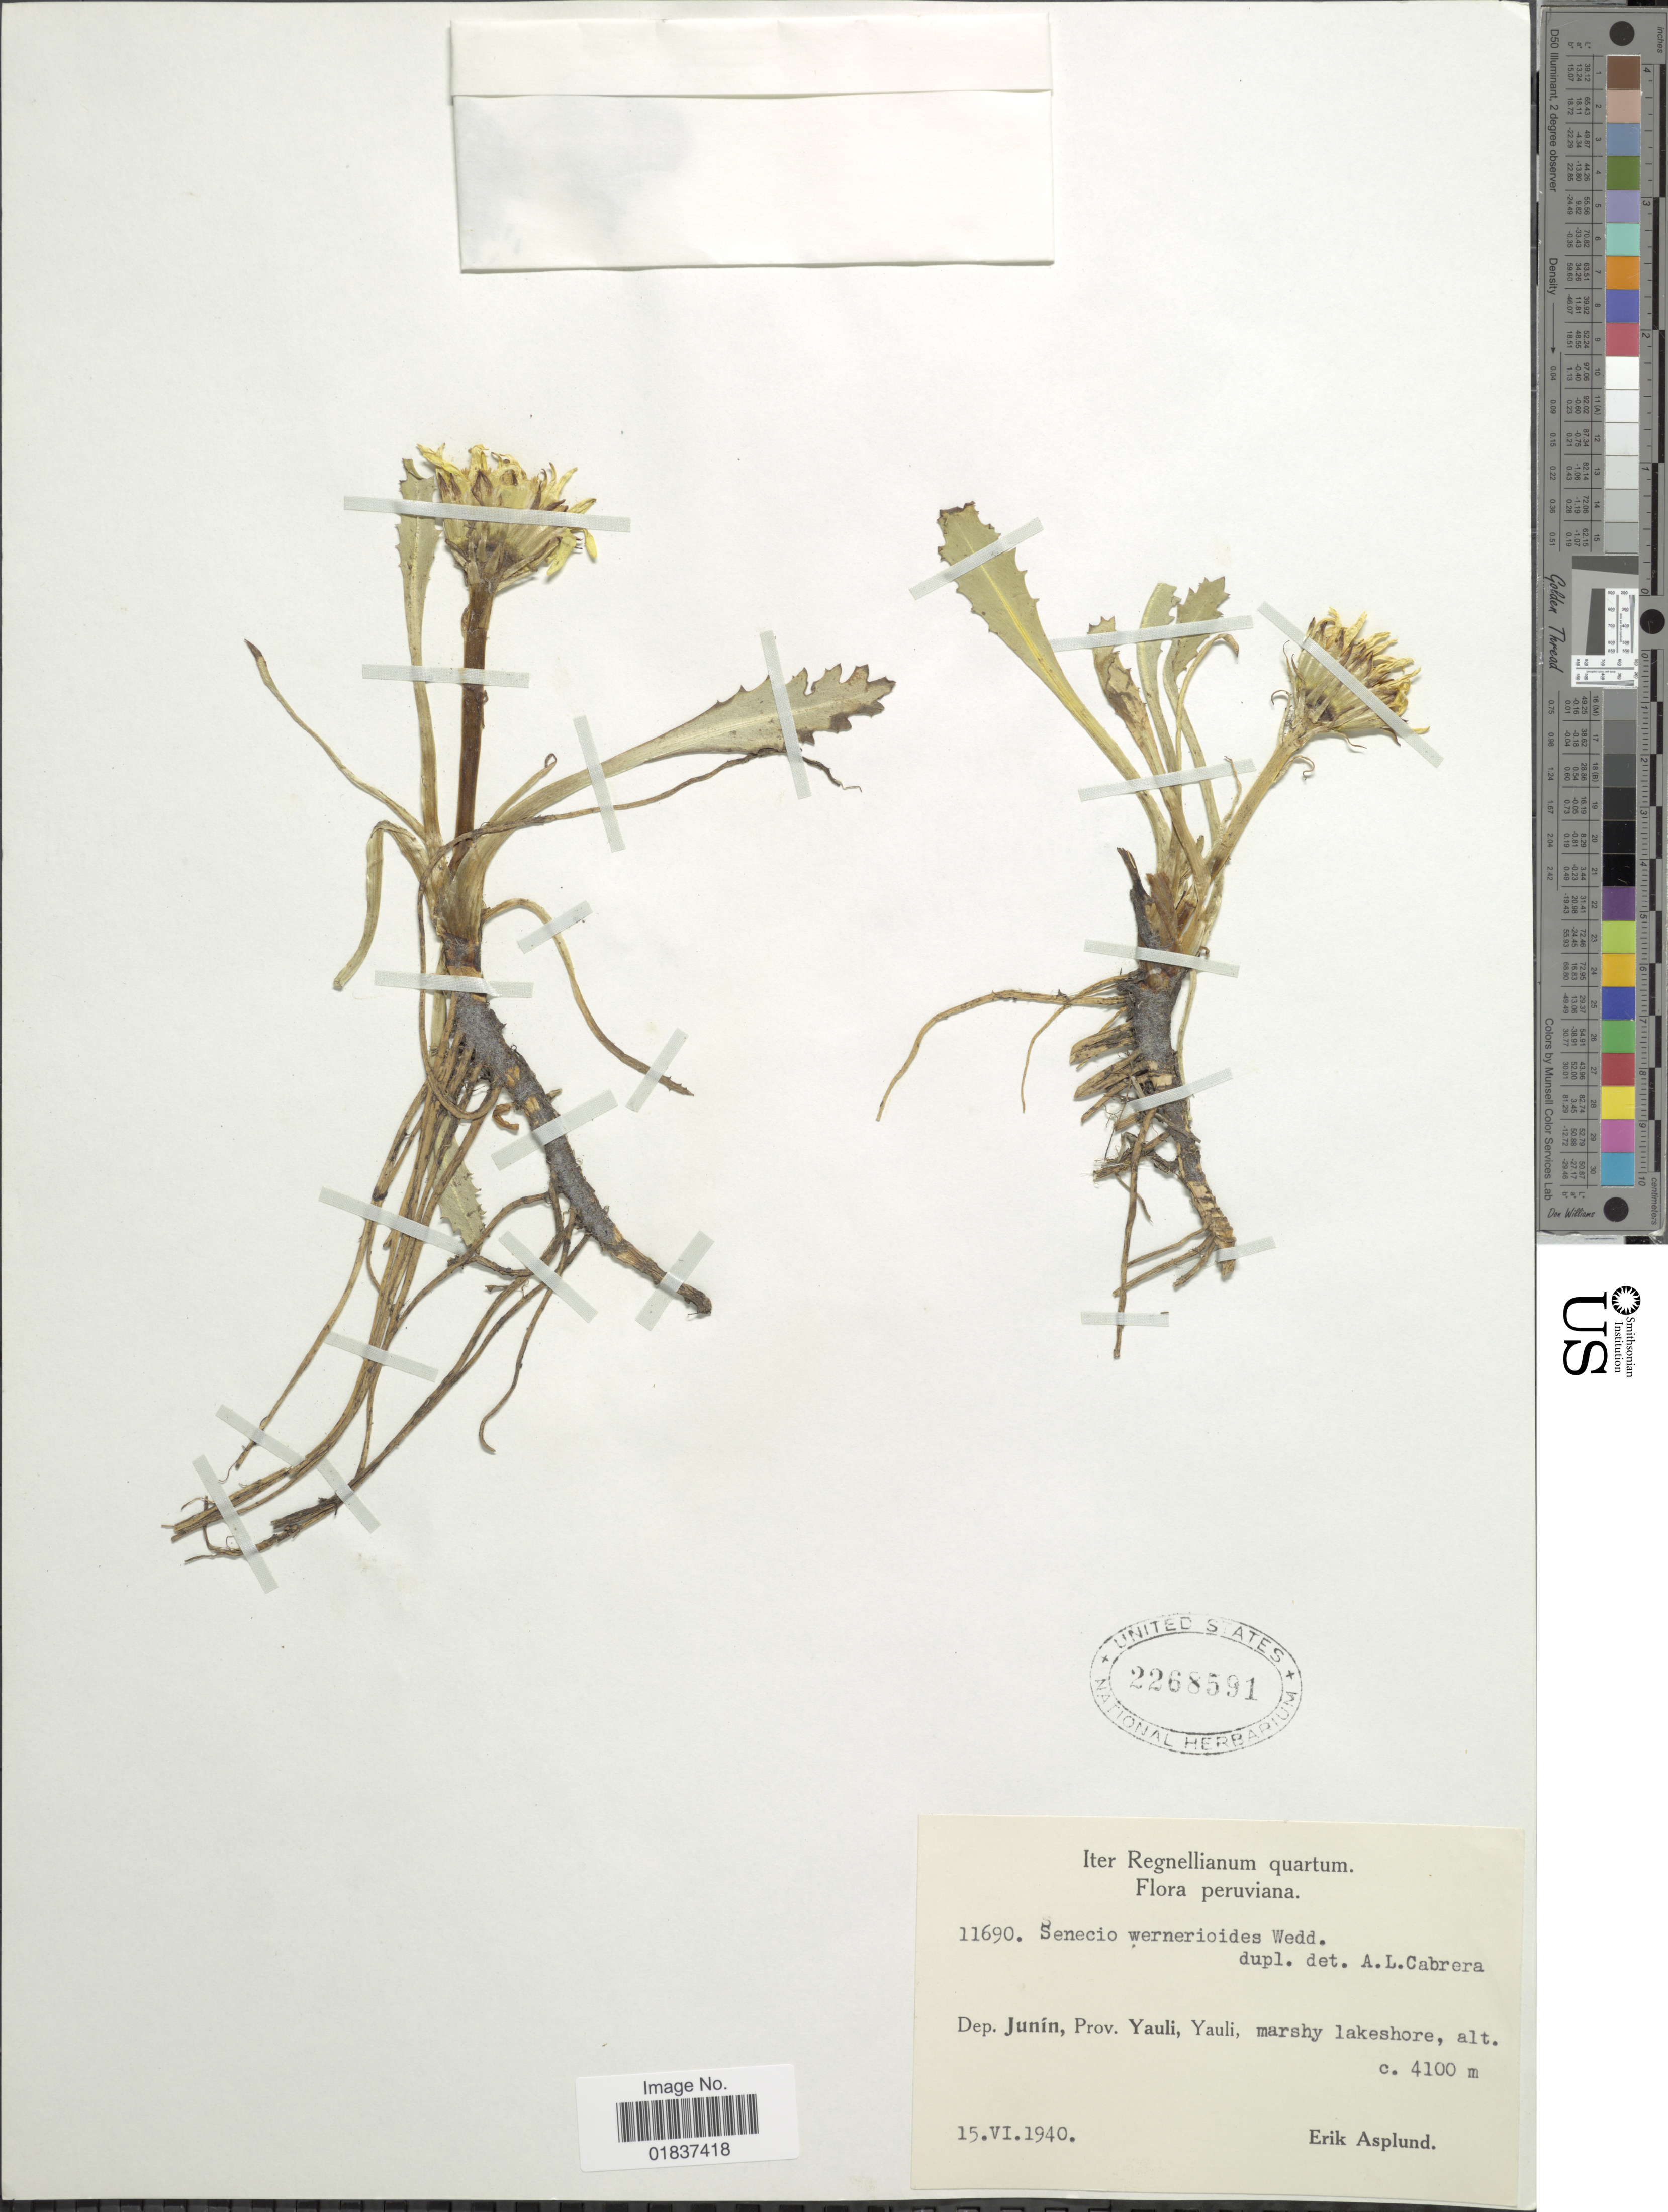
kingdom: Plantae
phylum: Tracheophyta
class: Magnoliopsida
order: Asterales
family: Asteraceae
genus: Senecio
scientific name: Senecio breviscapus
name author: DC.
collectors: E. Asplund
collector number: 11690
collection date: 1940-06-15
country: Peru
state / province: Junín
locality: Dep. Junin, Prov. Yauli,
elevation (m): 4100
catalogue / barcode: US 2268591